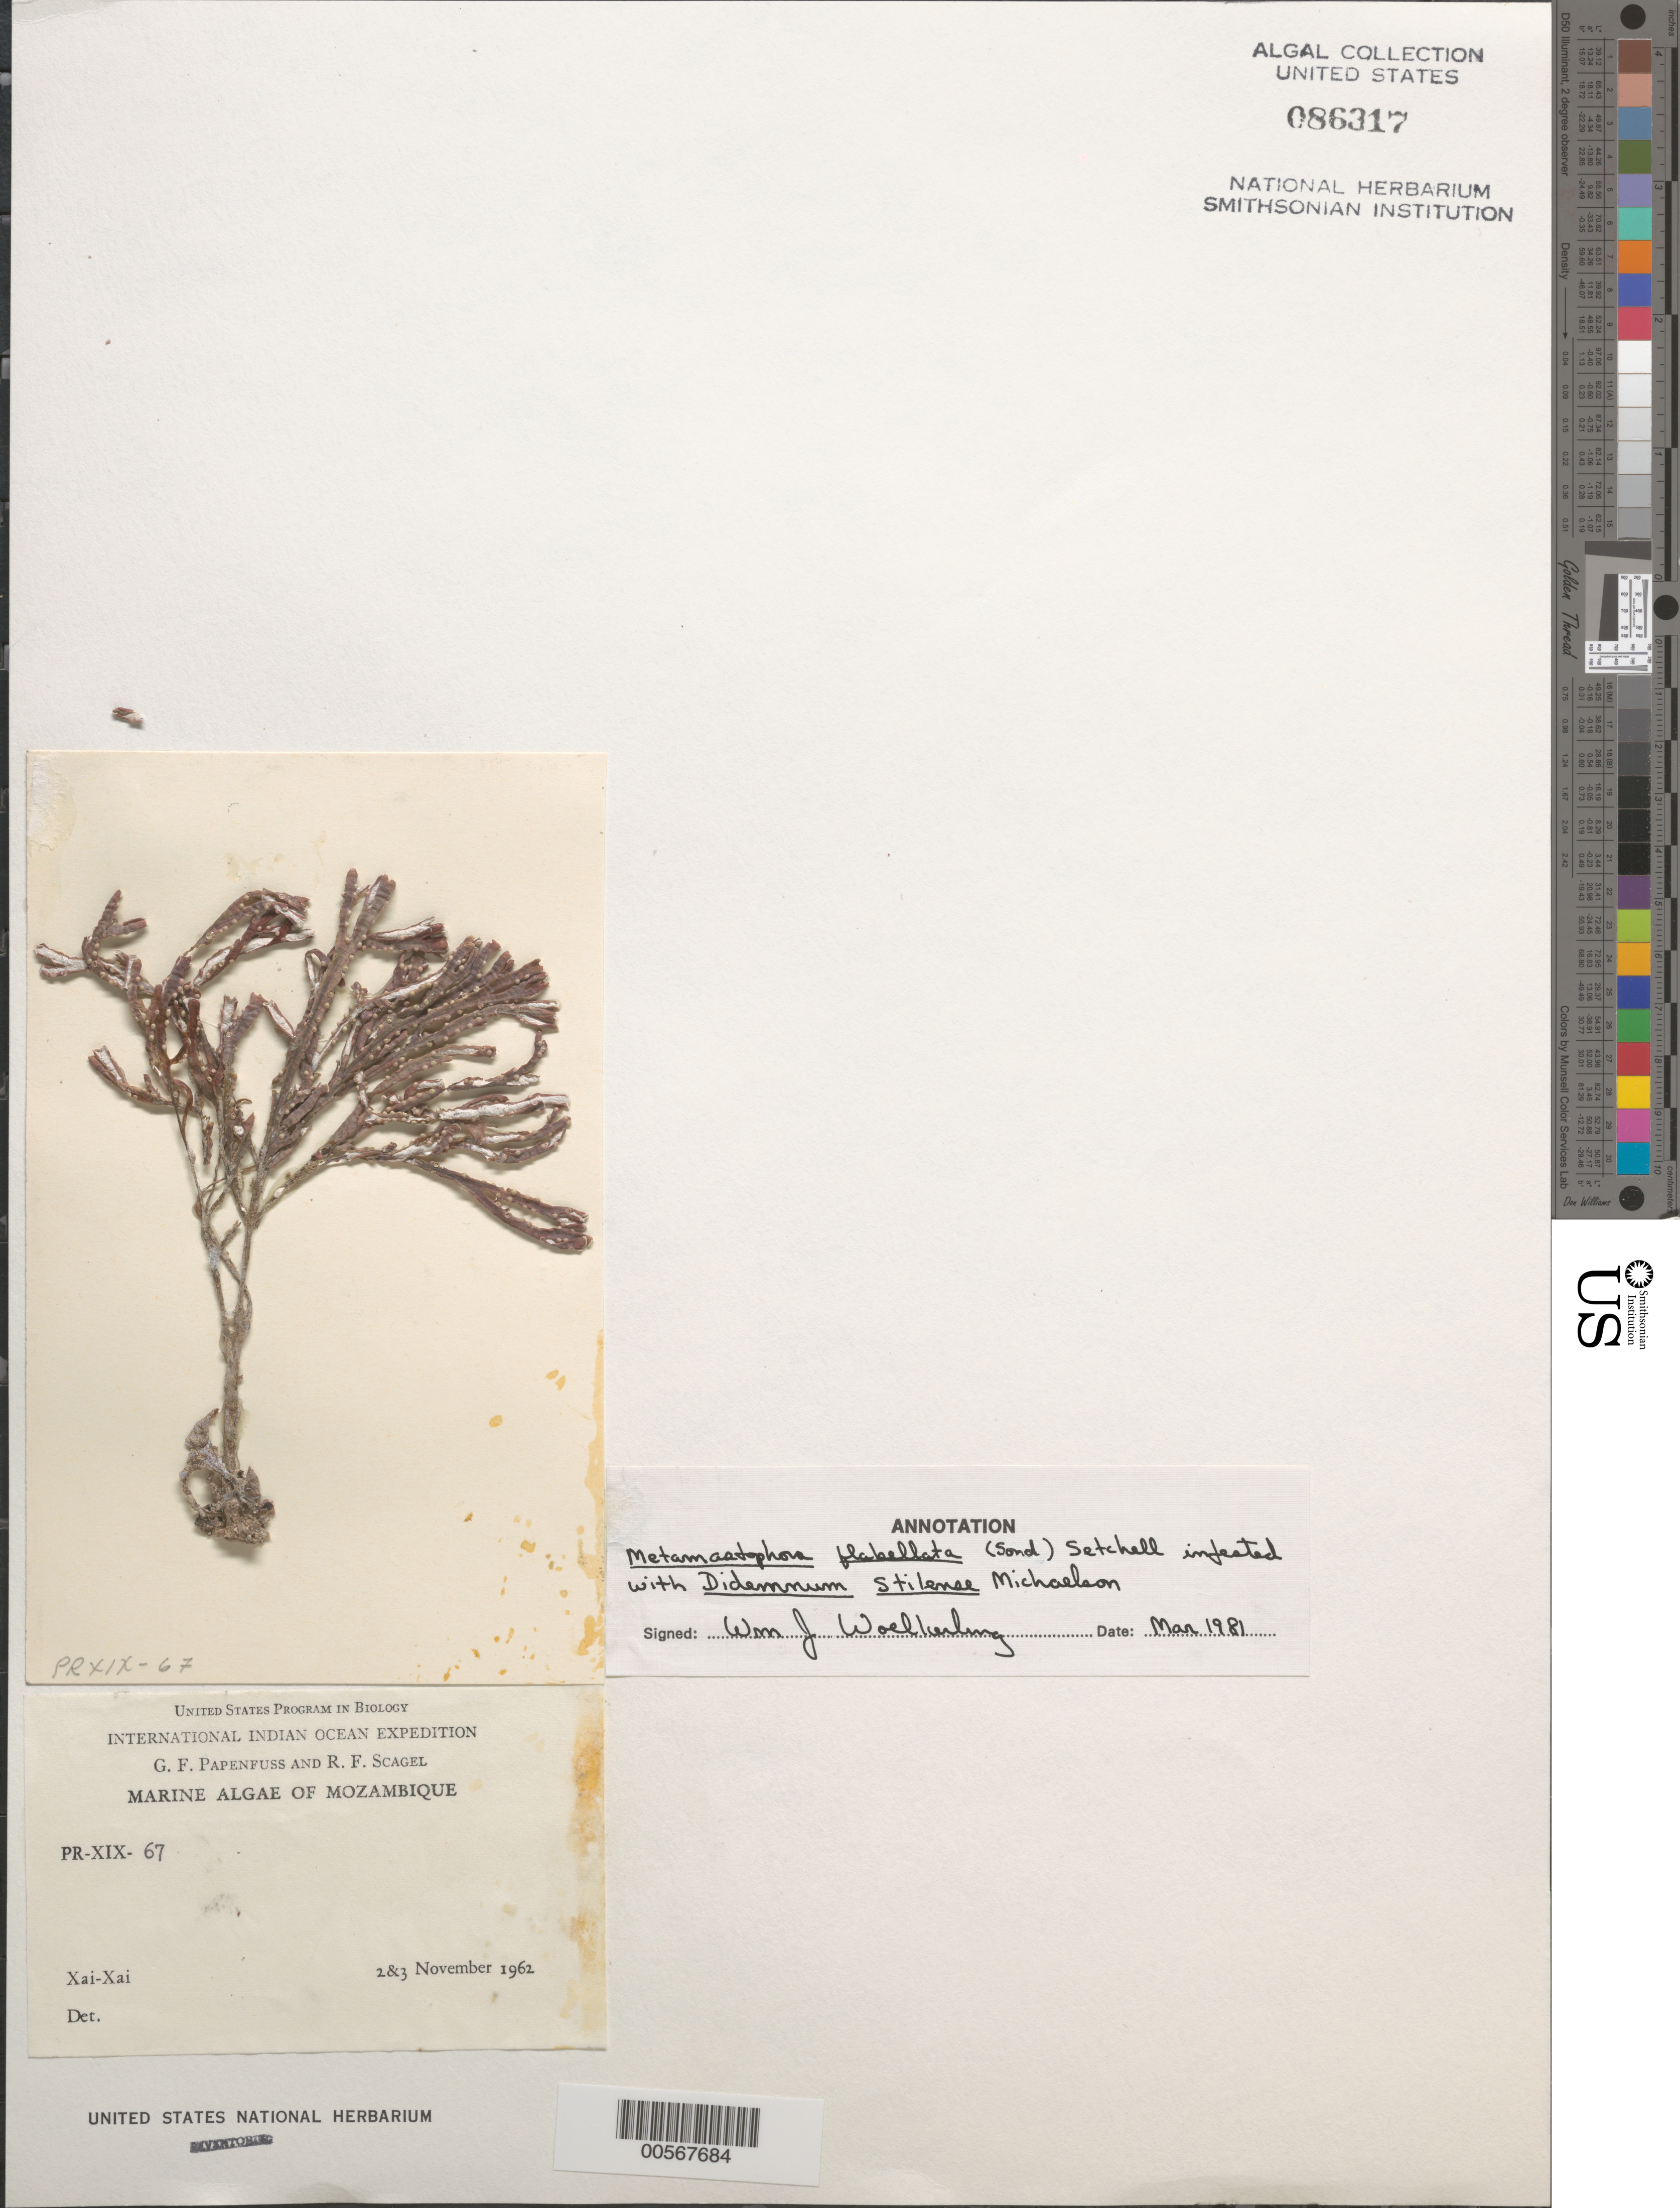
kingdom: Plantae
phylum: Rhodophyta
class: Florideophyceae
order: Corallinales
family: Mastophoraceae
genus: Metamastophora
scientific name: Metamastophora flabellata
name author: (Sonder) Setchell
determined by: Woelkerling, W. J.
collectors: G. Papenfuss & R. F. Scagel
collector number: PR-XIX-67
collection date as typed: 02 Nov 1962 and 03 Nov 1962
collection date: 1962-11-02,1962-11-03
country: Mozambique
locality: Xai-Xai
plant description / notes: International Indian Ocean Expedition, 1962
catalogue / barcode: US 86317